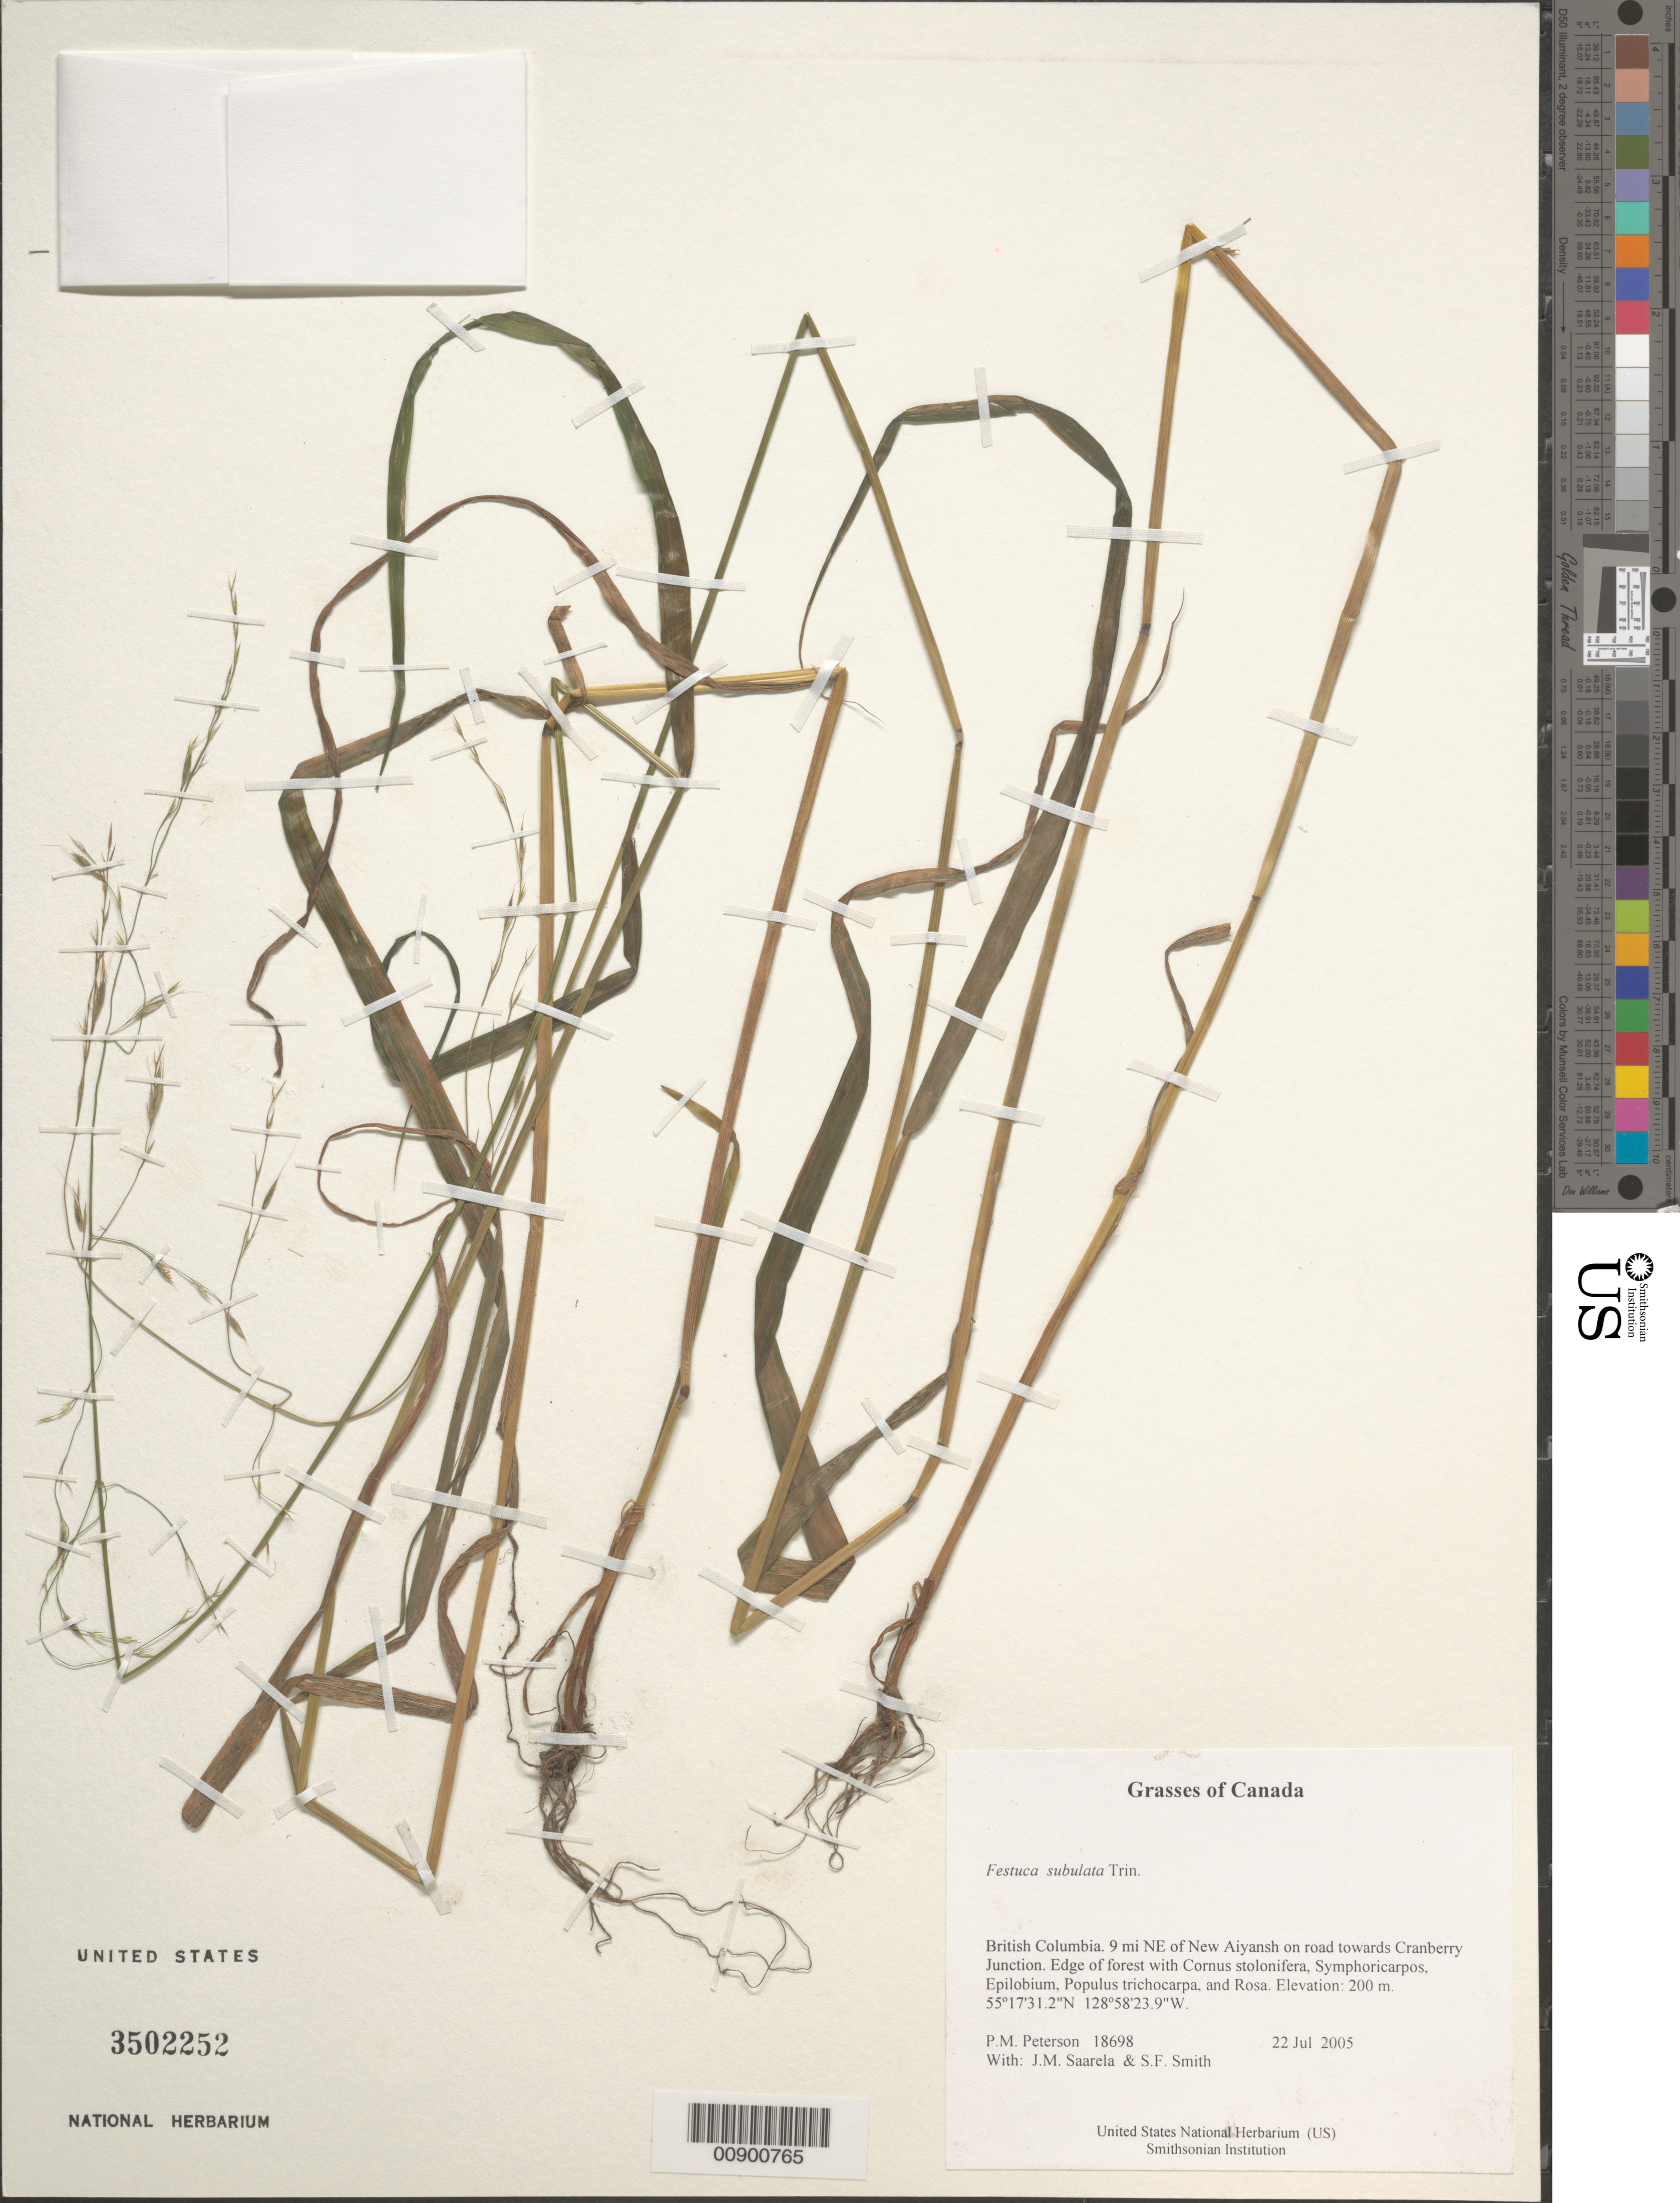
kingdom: Plantae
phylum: Tracheophyta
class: Liliopsida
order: Poales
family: Poaceae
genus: Festuca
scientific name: Festuca subulata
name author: Trin.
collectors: P. M. Peterson, J. Saarela & S.F. Smith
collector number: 18698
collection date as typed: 22 Jul 2004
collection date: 2004-07-22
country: Canada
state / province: British Columbia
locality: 9 mi NE of New Aiyansh on road towards Cranberry Junction. Edge of forest with Cornus stolonifera, Symphoricarpos, Epilobium, Populus trichocarpa, and Rosa.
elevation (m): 200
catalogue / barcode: US 3502252